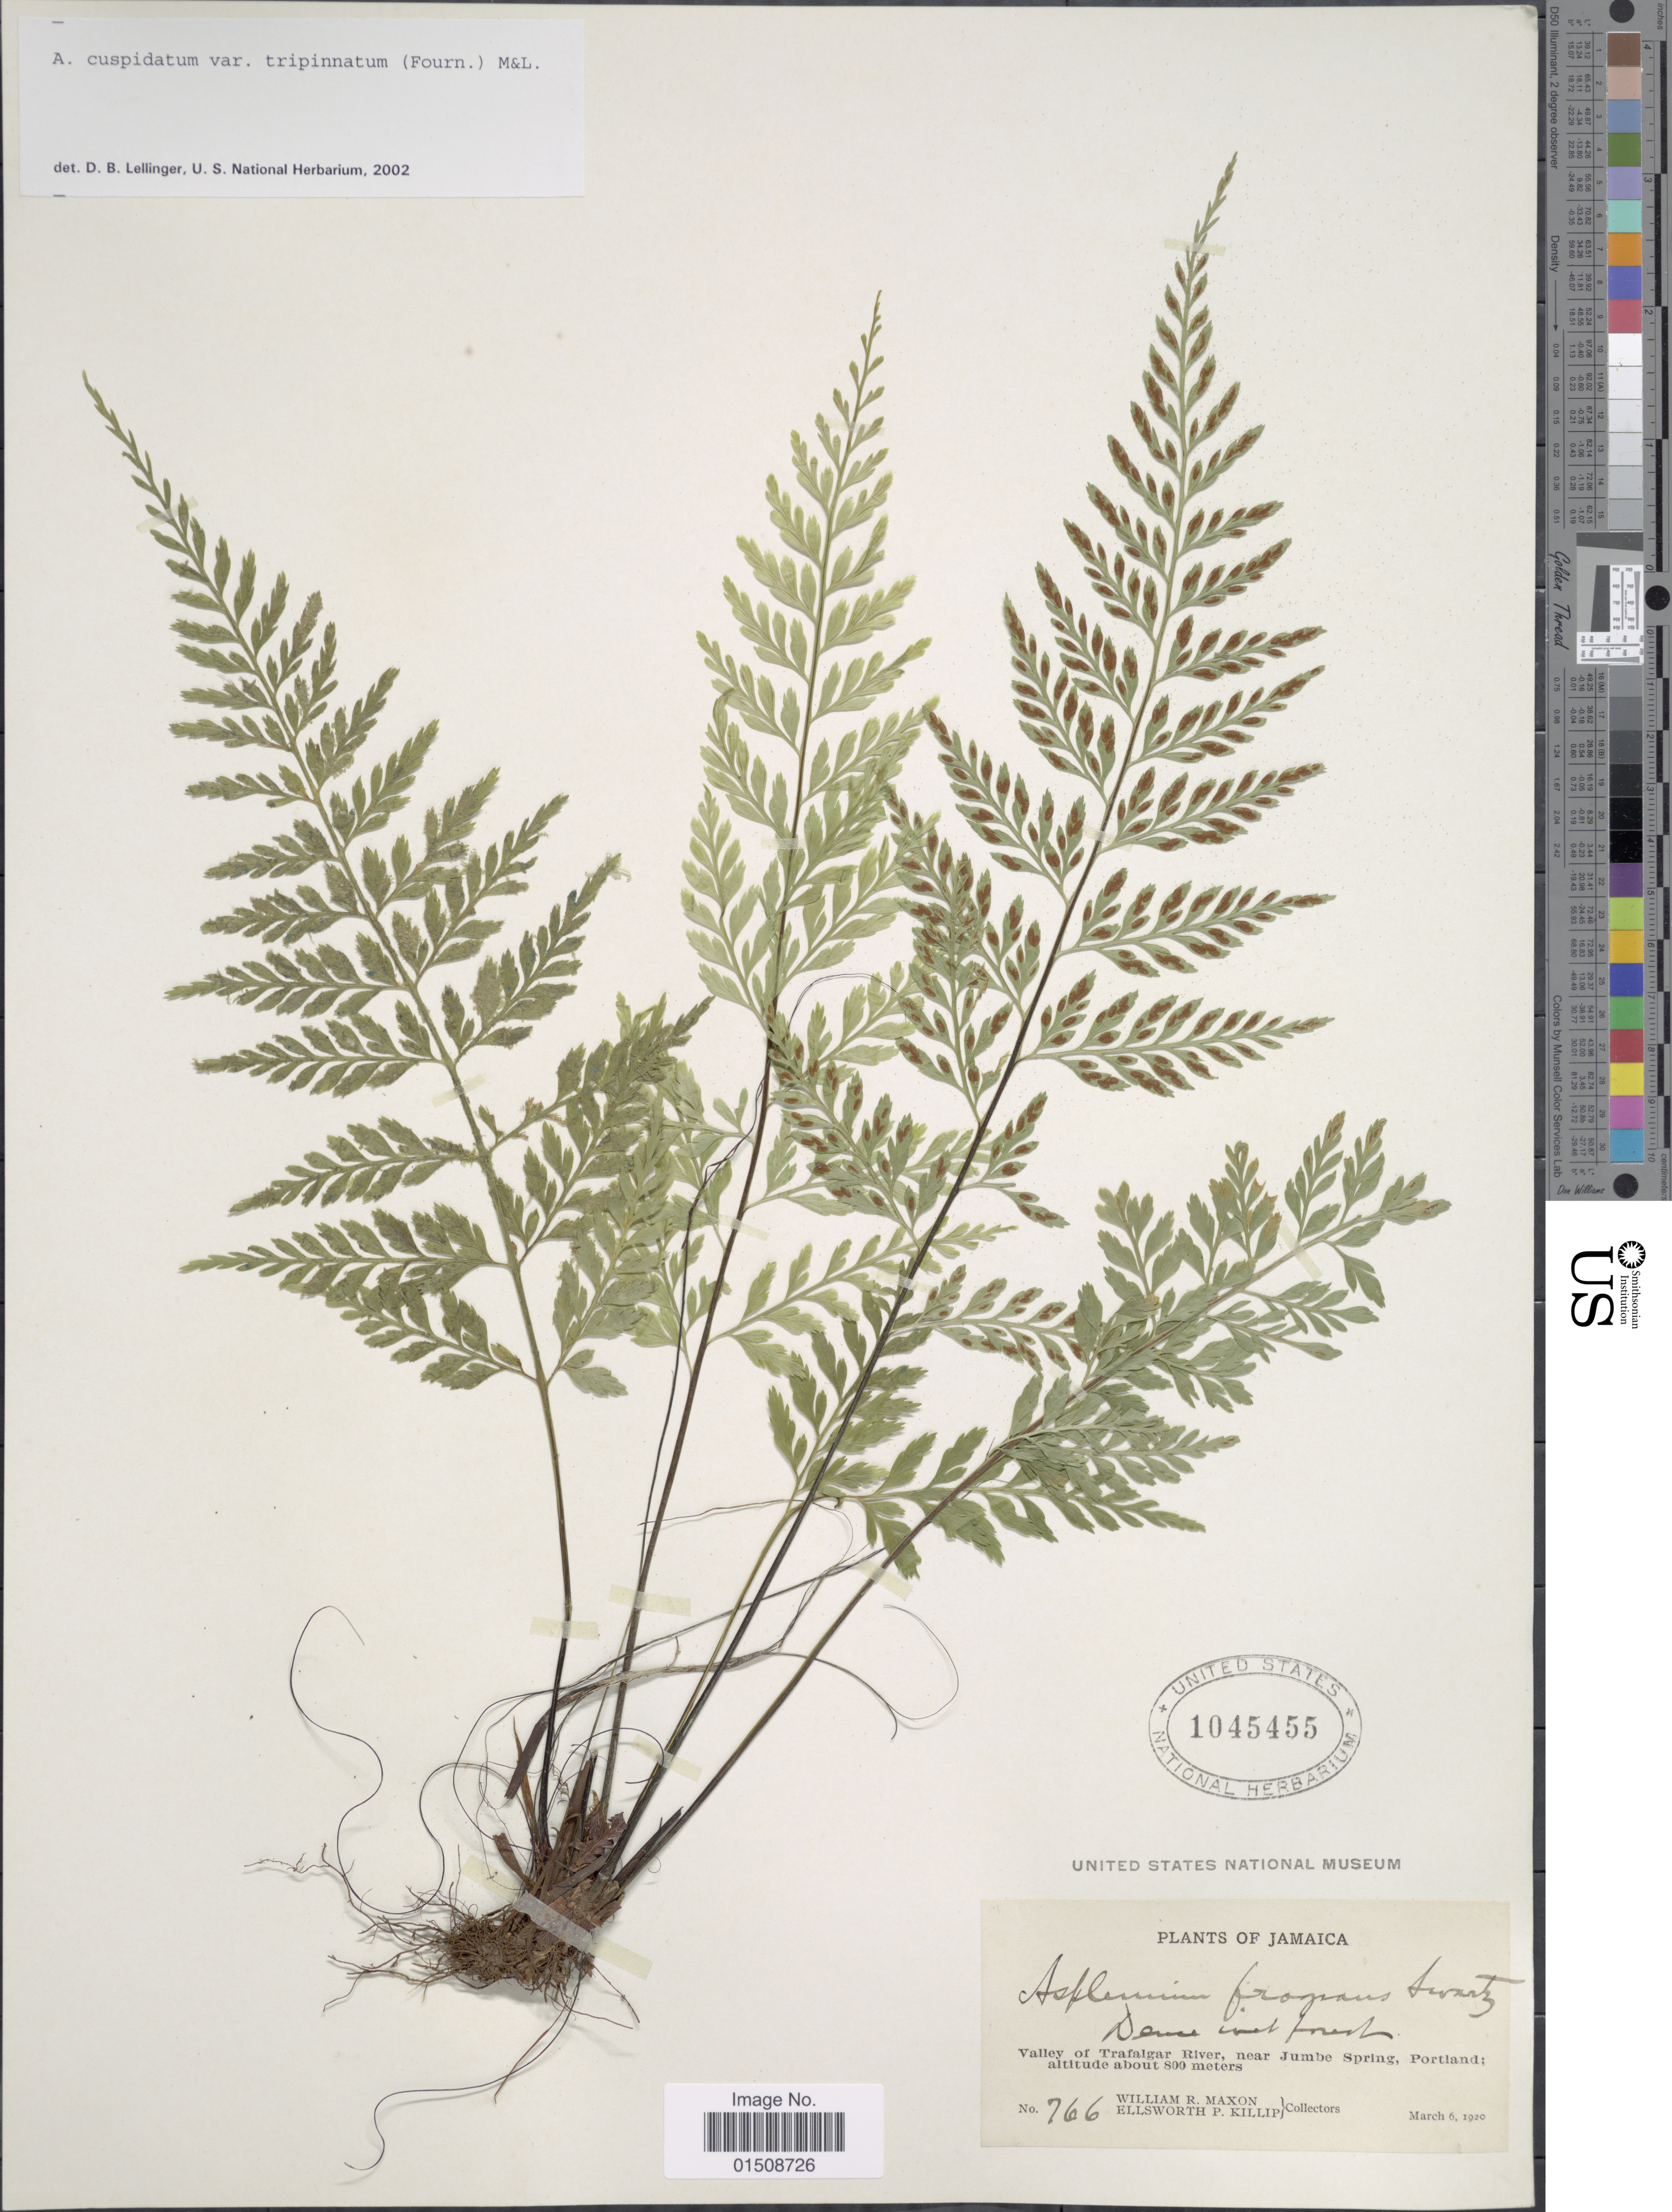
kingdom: Plantae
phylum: Tracheophyta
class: Polypodiopsida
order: Polypodiales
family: Aspleniaceae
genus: Asplenium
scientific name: Asplenium cuspidatum var. tripinnatum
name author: (E. Fourn.) C.V. Morton & Lellinger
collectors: W. R. Maxon & E. P. Killip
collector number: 766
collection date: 1920-03-06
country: Jamaica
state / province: Portland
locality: Valley of Trafalgar River, near Jumbe Spring, Portland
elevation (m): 800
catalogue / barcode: US 1045455